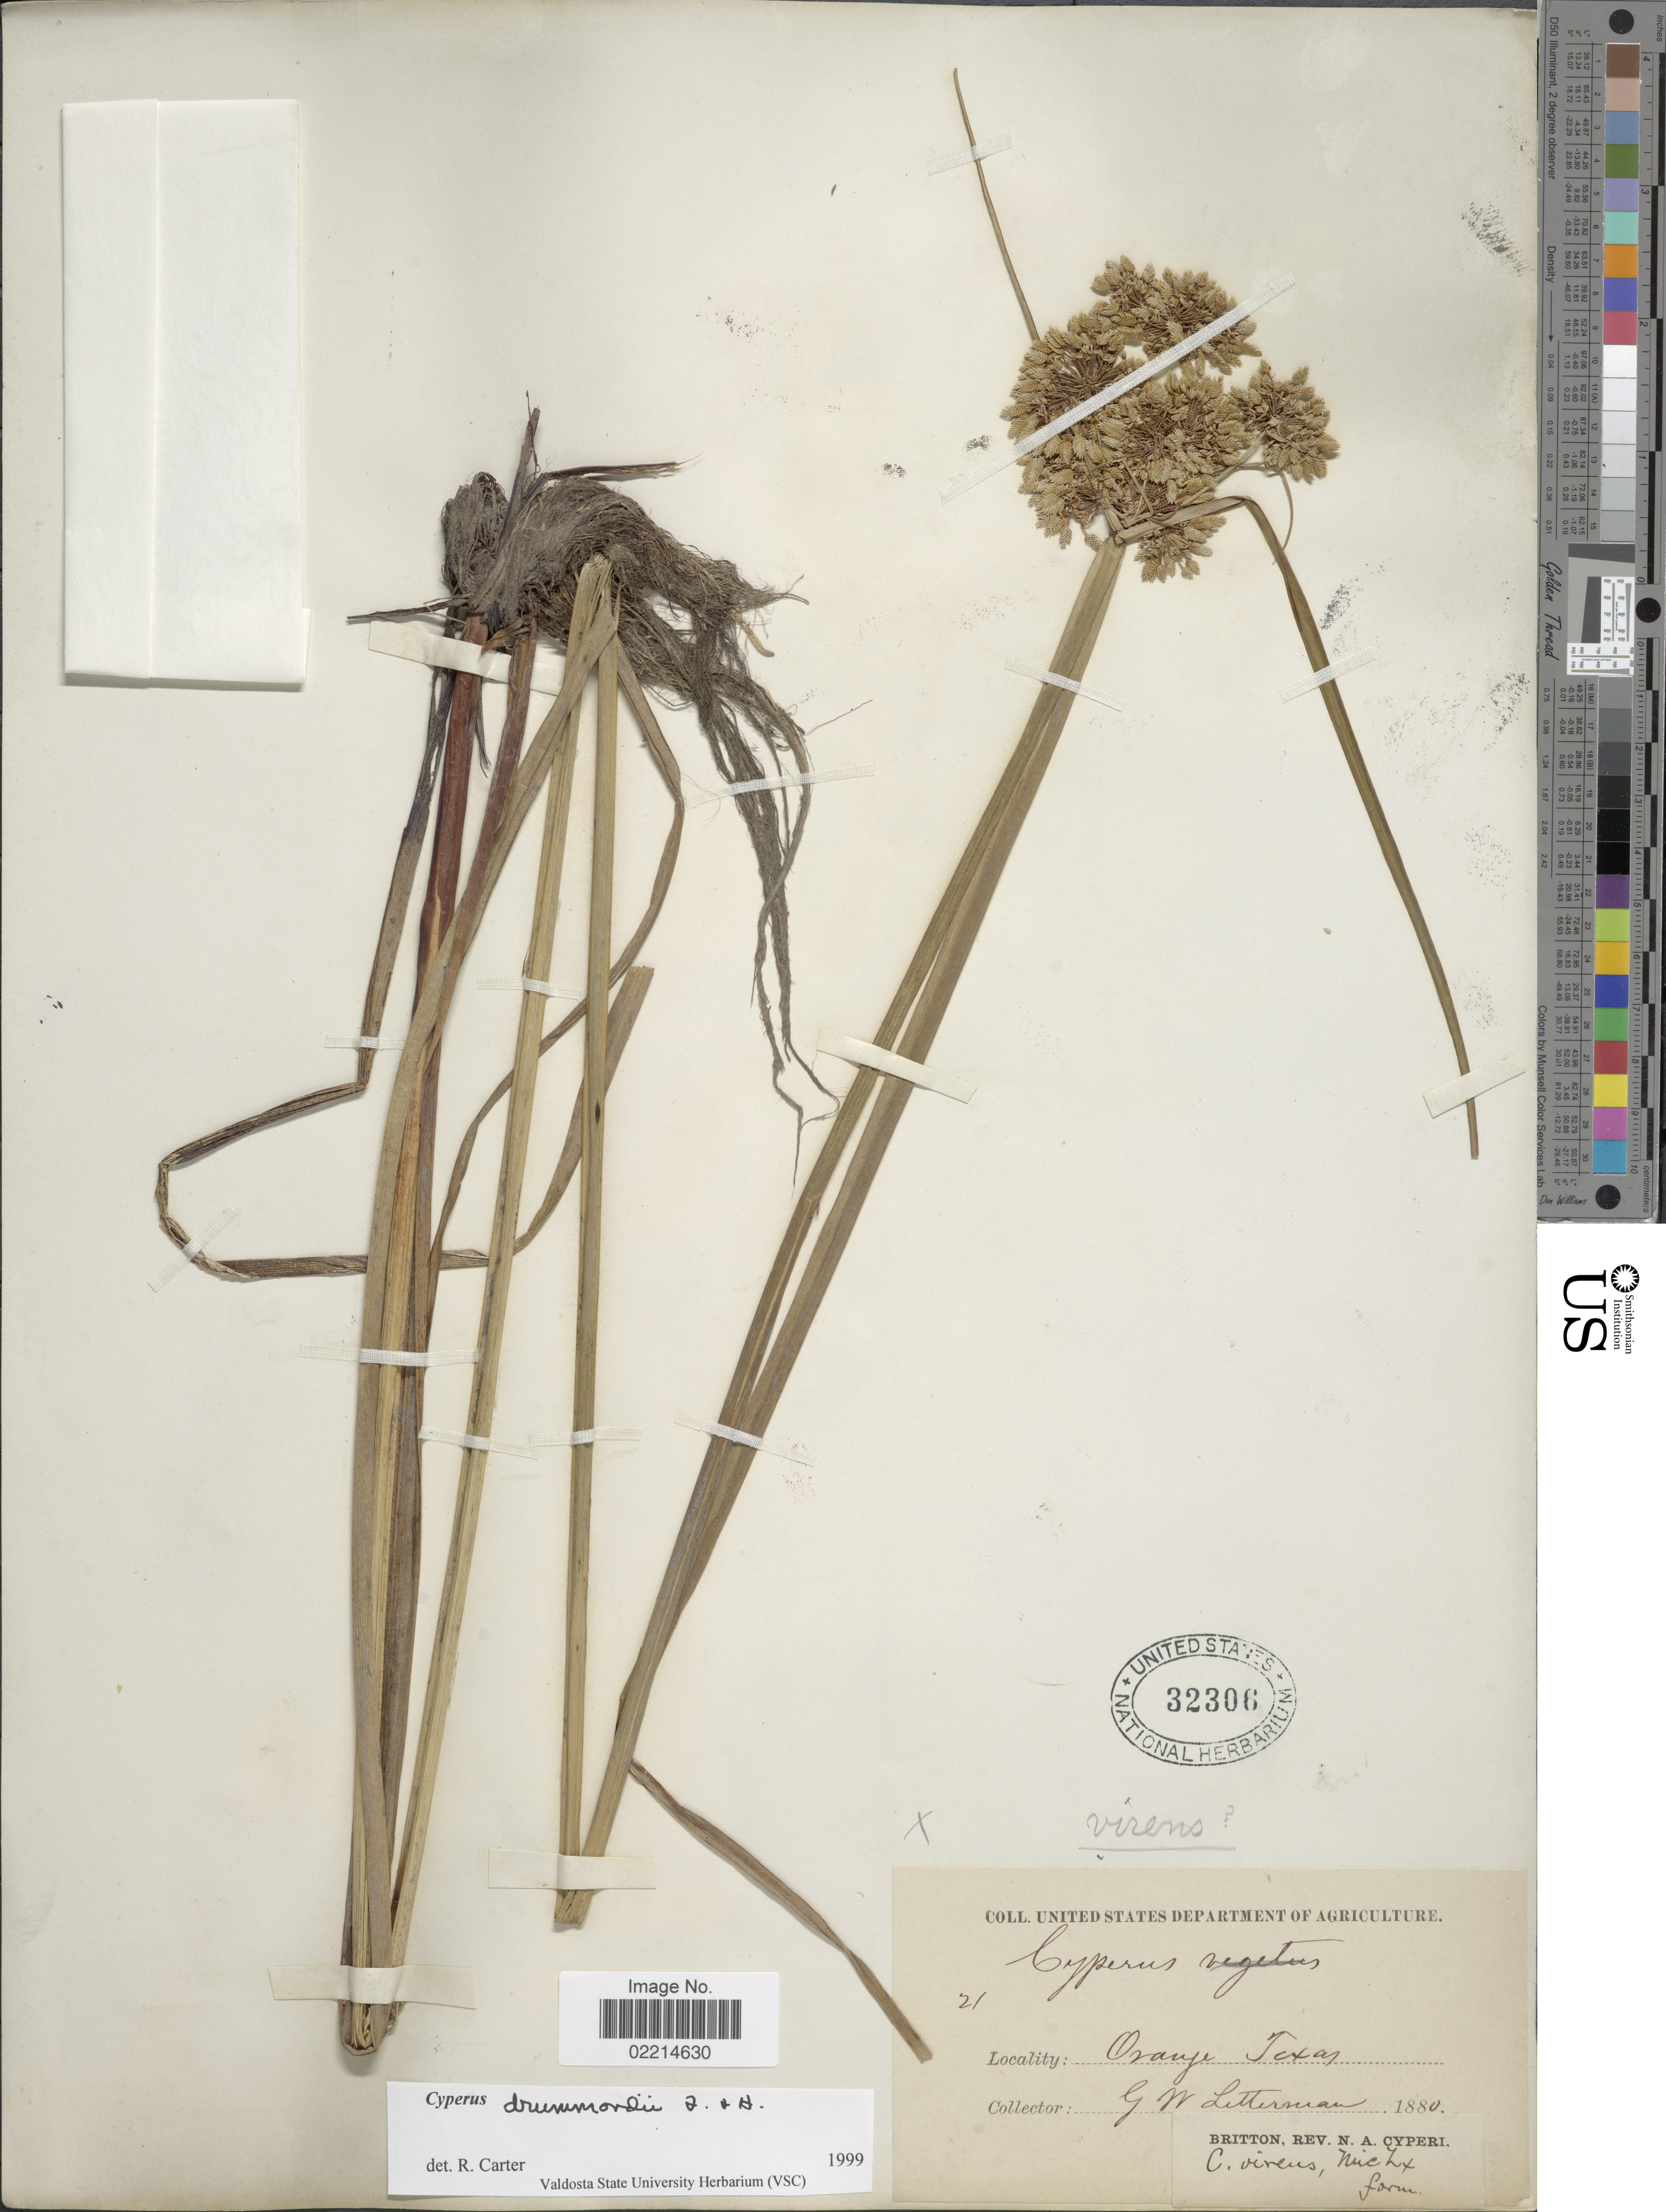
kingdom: Plantae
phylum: Tracheophyta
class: Liliopsida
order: Poales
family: Cyperaceae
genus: Cyperus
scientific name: Cyperus drummondii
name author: Torr. & Hook.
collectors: G. W. Letterman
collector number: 21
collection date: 1880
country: United States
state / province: Texas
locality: Orange.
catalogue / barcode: US 32306